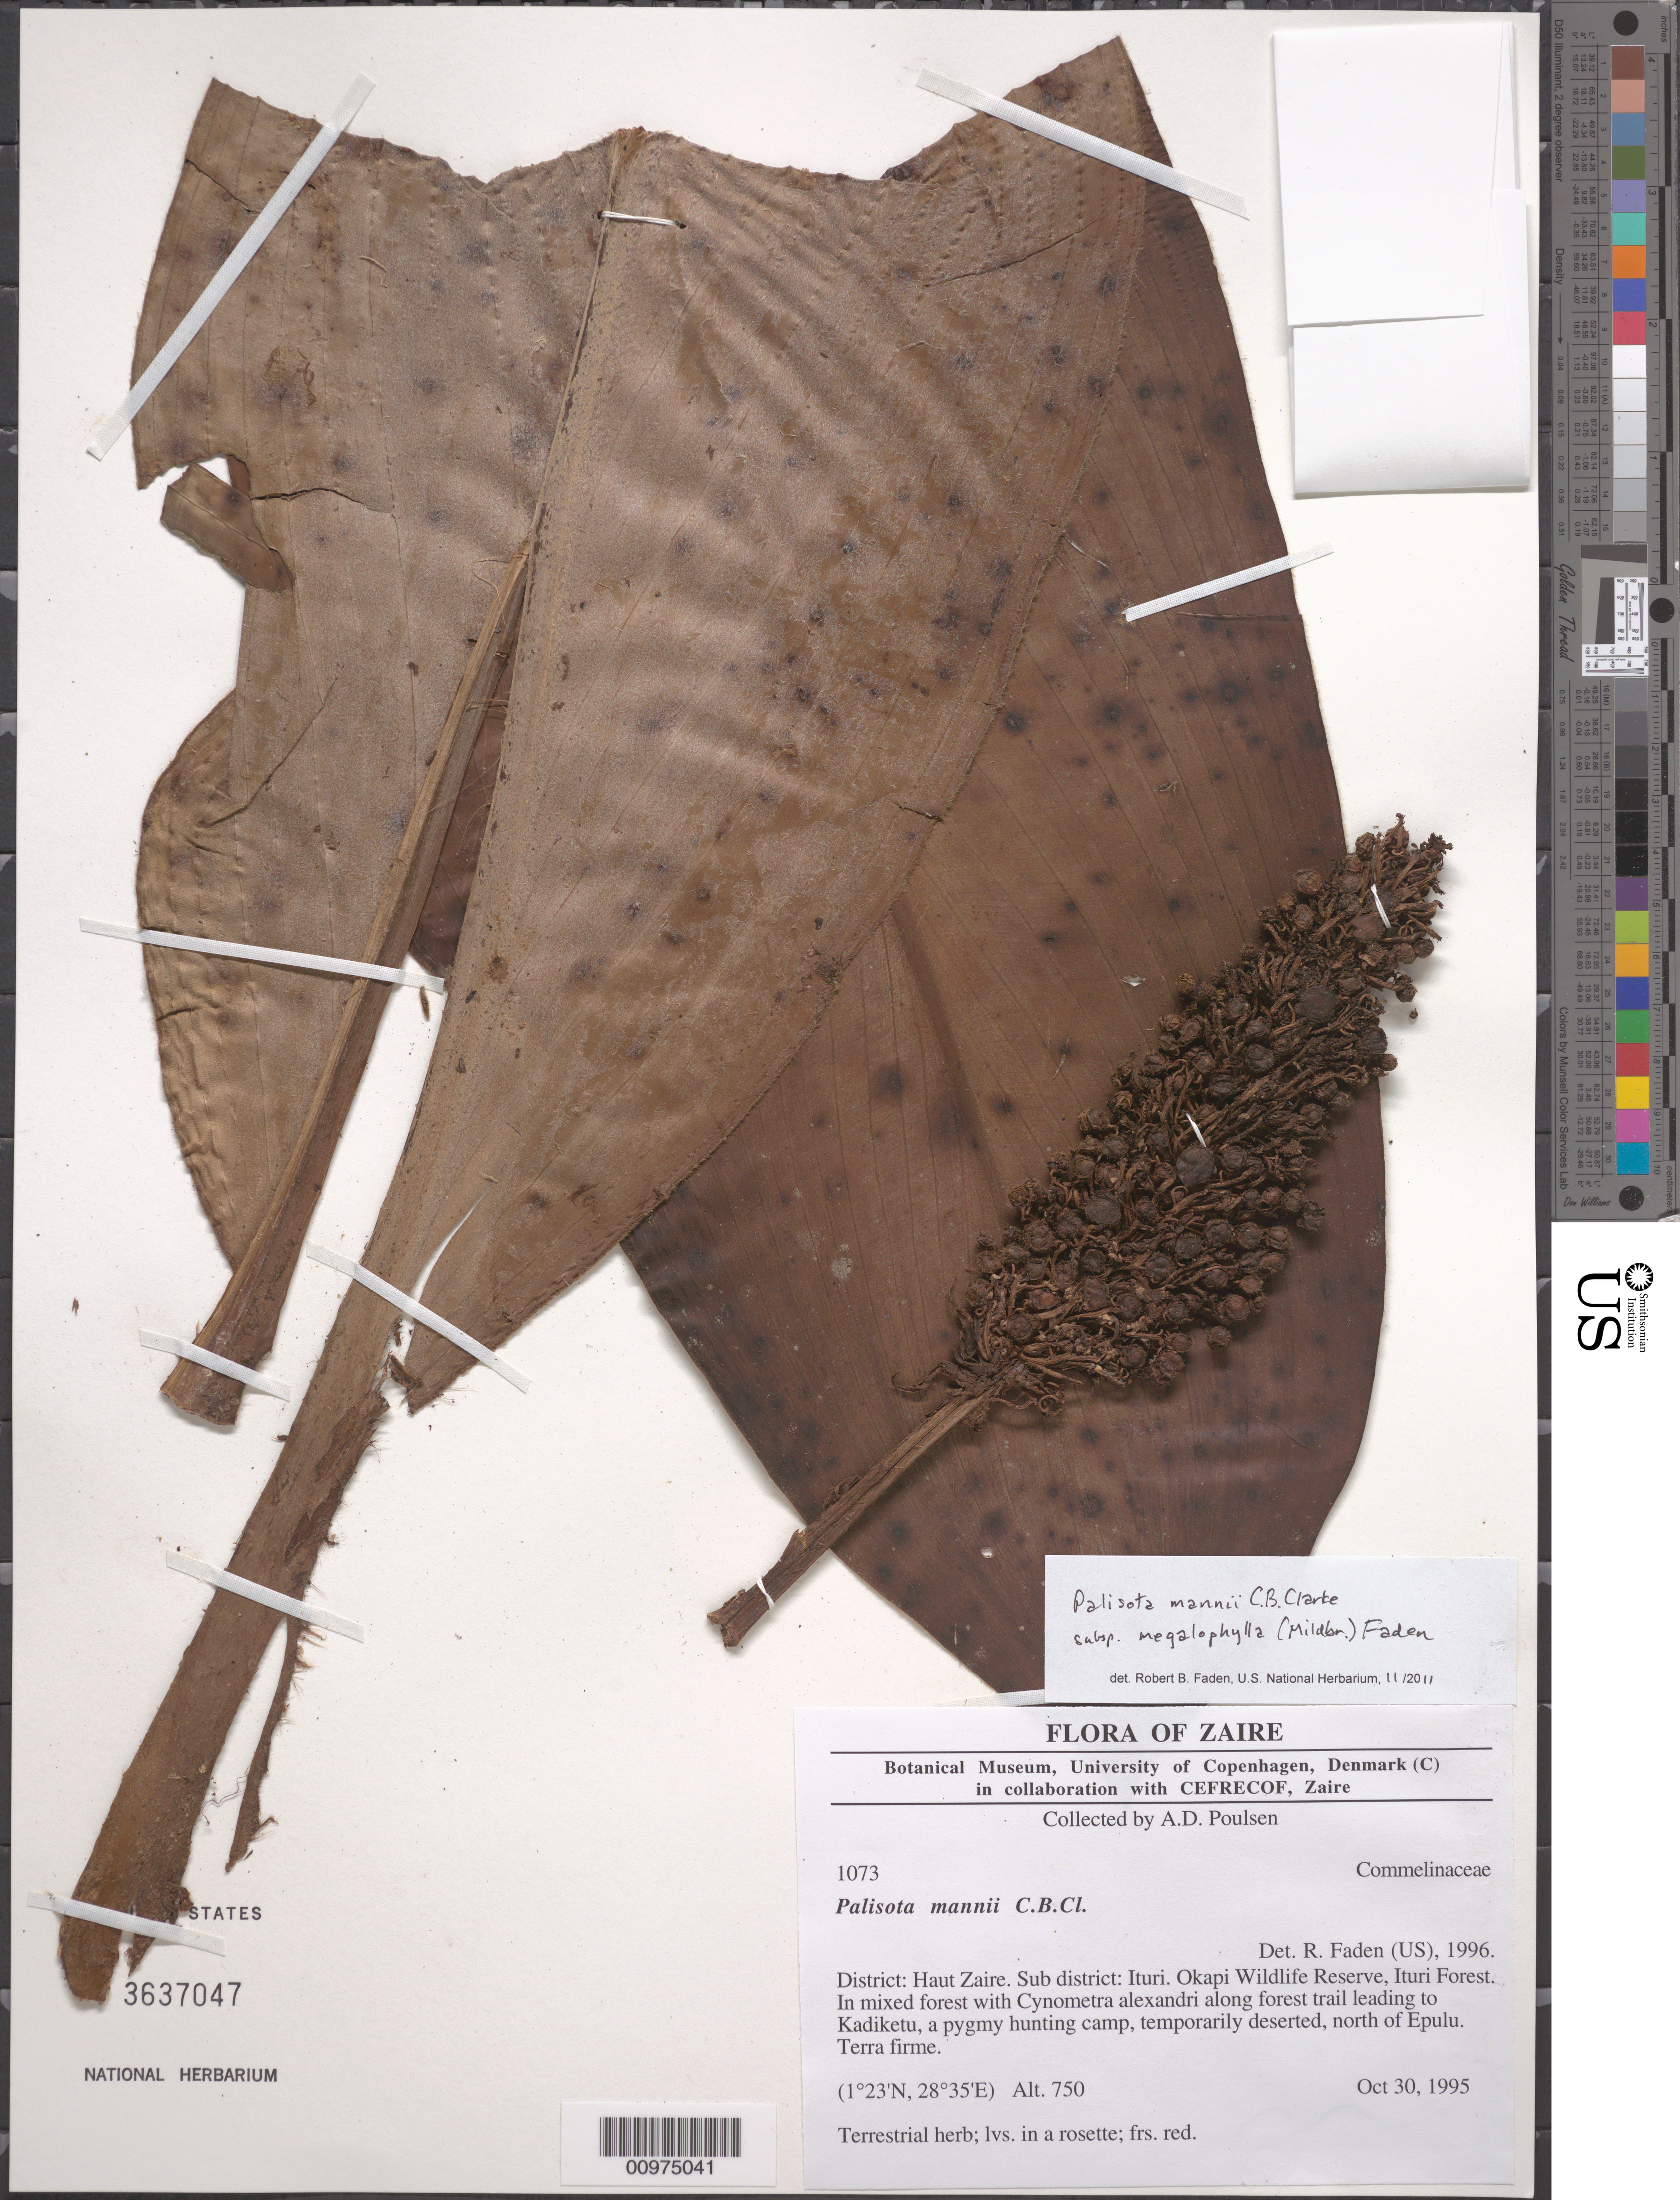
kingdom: Plantae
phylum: Tracheophyta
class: Liliopsida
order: Commelinales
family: Commelinaceae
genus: Palisota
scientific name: Palisota mannii subsp. megalophylla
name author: (Mildbr.) Faden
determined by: Faden, Robert B., (US), Smithsonian Institution - National Museum of Natural History (UNITED STATES)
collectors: A. Poulsen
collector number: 1073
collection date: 1995-10-30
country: Congo, Democratic Republic of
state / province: Nord-Kivu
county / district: Ituri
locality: Okapi Wildlife Reserve, Ituri Forest. In mixed forest with Cynometra alesxandri along forest trail leading to Kadiketu, a pygmy hunting camp, temporarily deserted, north of Epulu.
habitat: Terra firme.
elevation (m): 750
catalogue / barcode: US 3637047